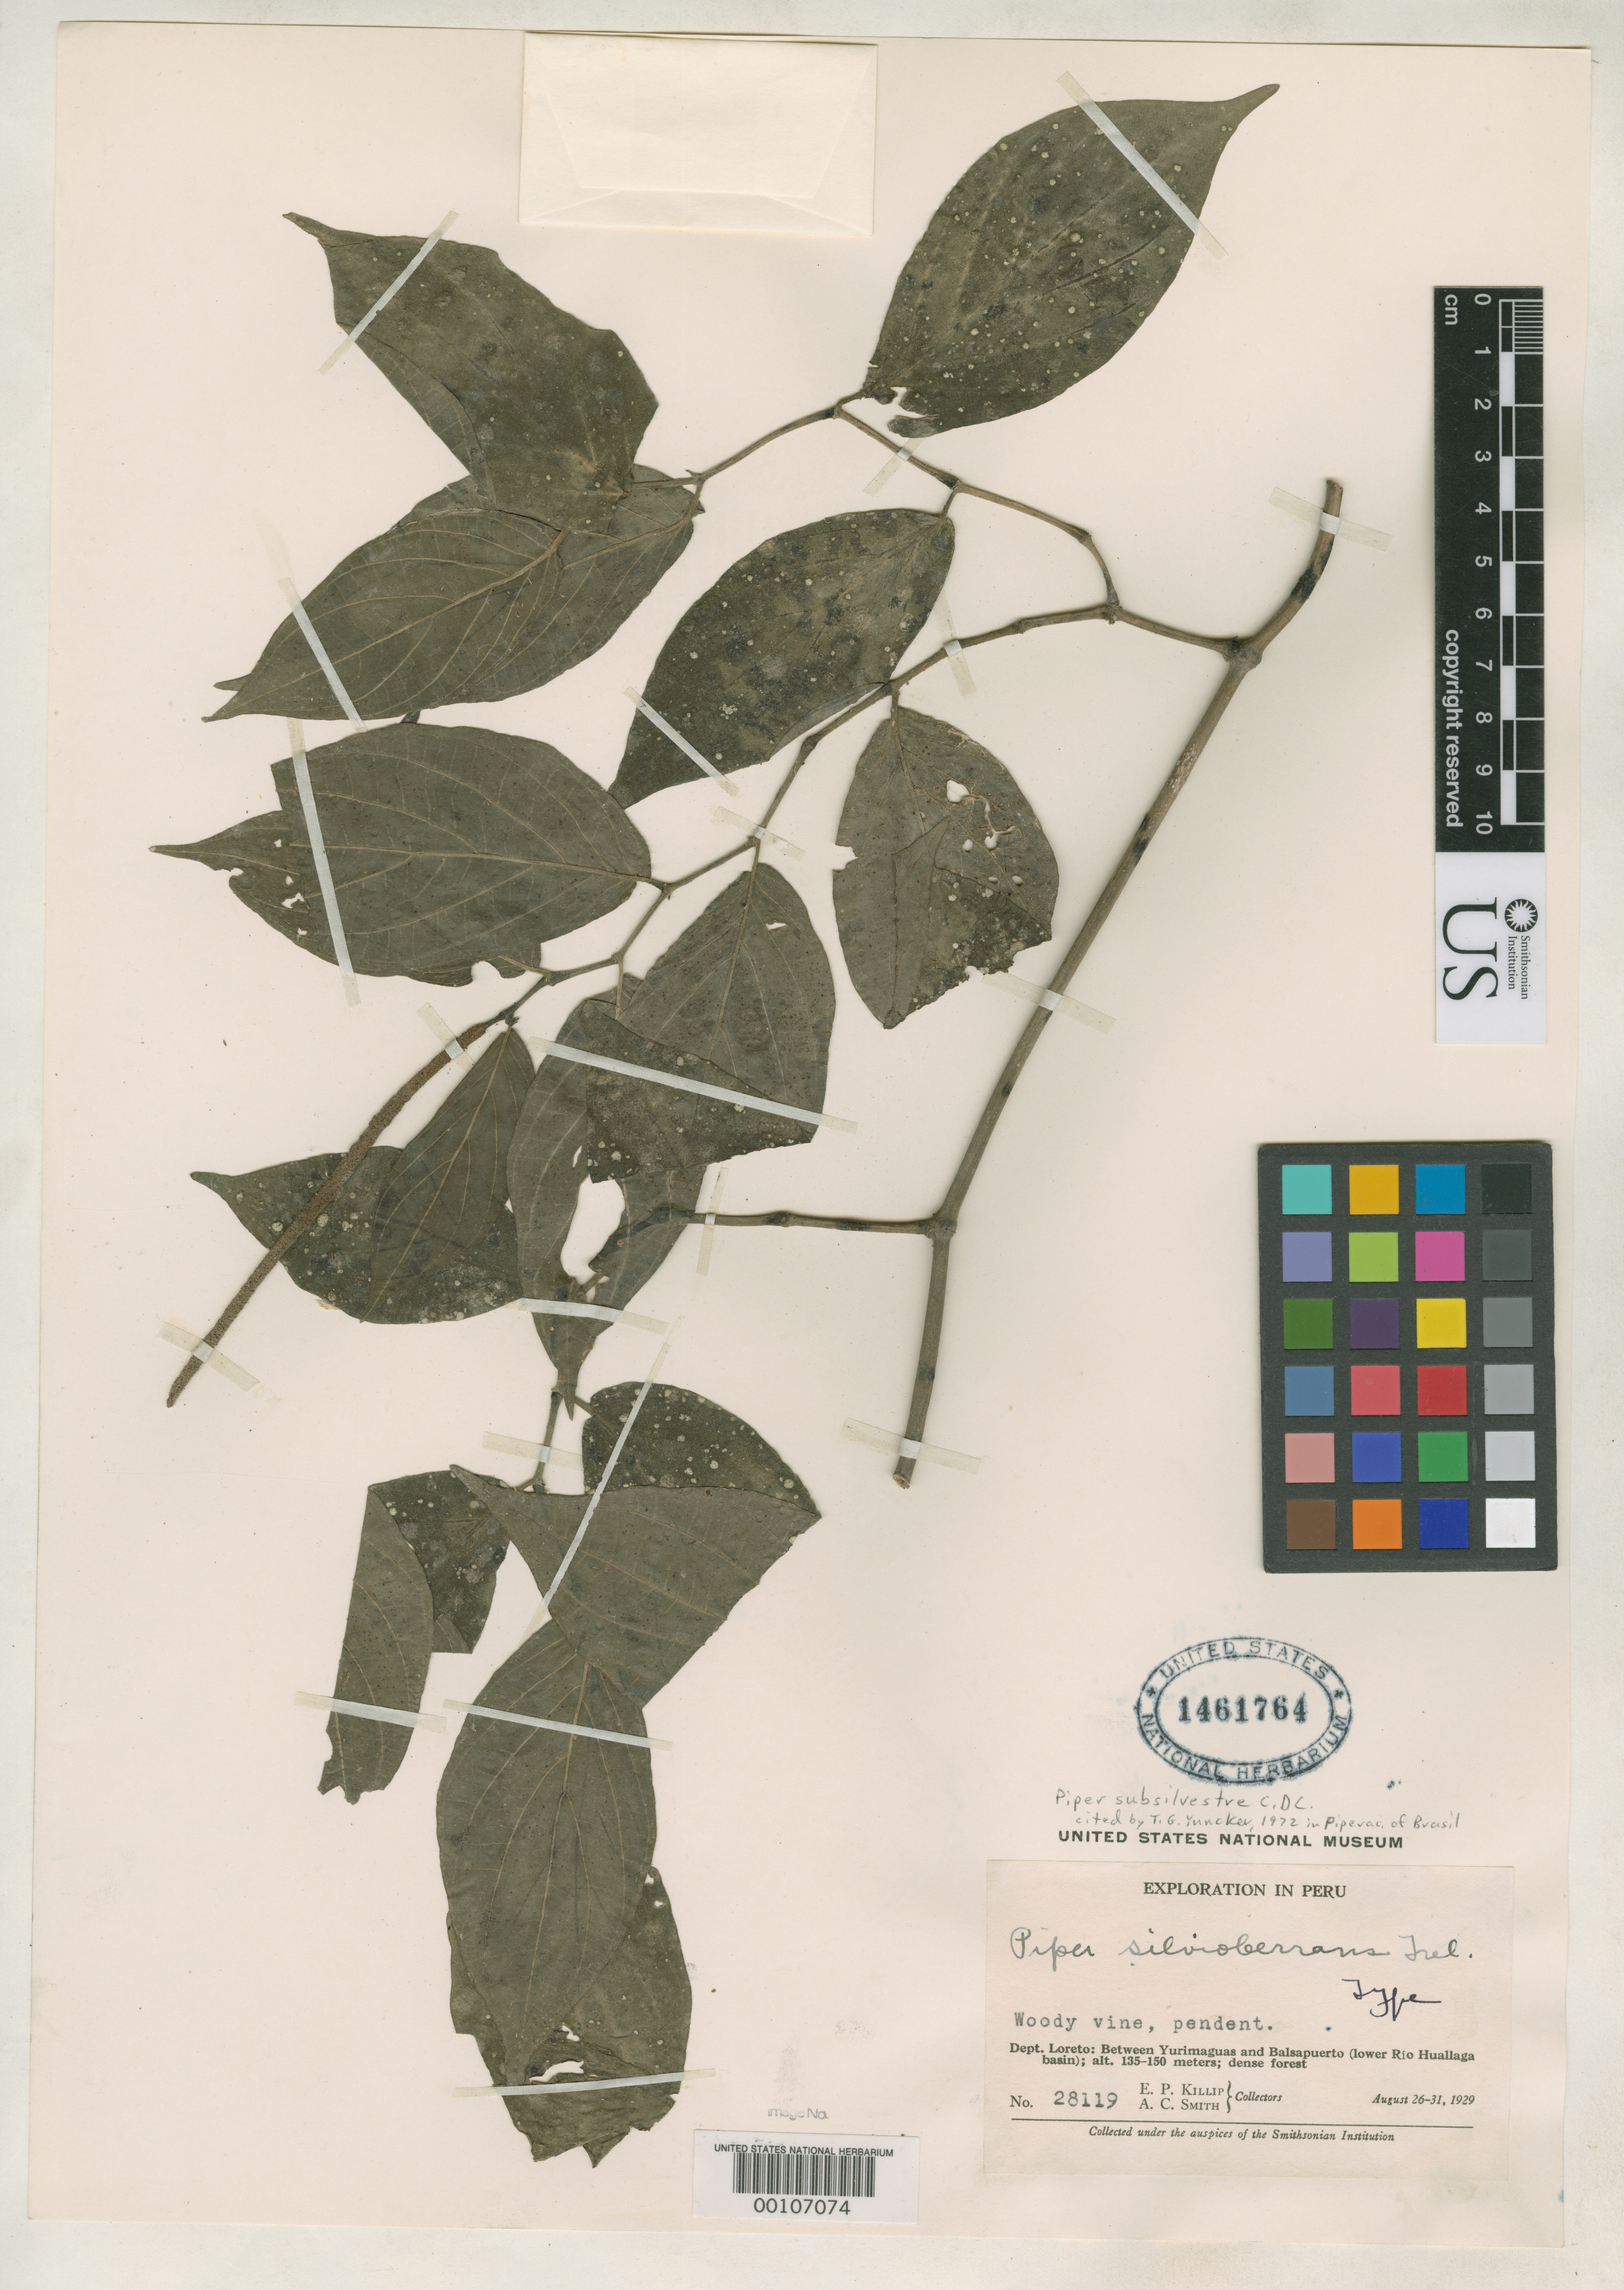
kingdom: Plantae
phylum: Tracheophyta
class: Magnoliopsida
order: Piperales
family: Piperaceae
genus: Piper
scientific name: Piper silvioberrans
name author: Trel. in J.F. Macbr.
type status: Holotype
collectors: E. P. Killip & A. C. Smith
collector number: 28119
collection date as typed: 26 Aug 1929 to 31 Aug 1929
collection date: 1929-08-26/1929-08-31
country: Peru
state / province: Loreto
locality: Between Yurimaguas and Balsapuerto.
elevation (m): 135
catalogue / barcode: US 1461764